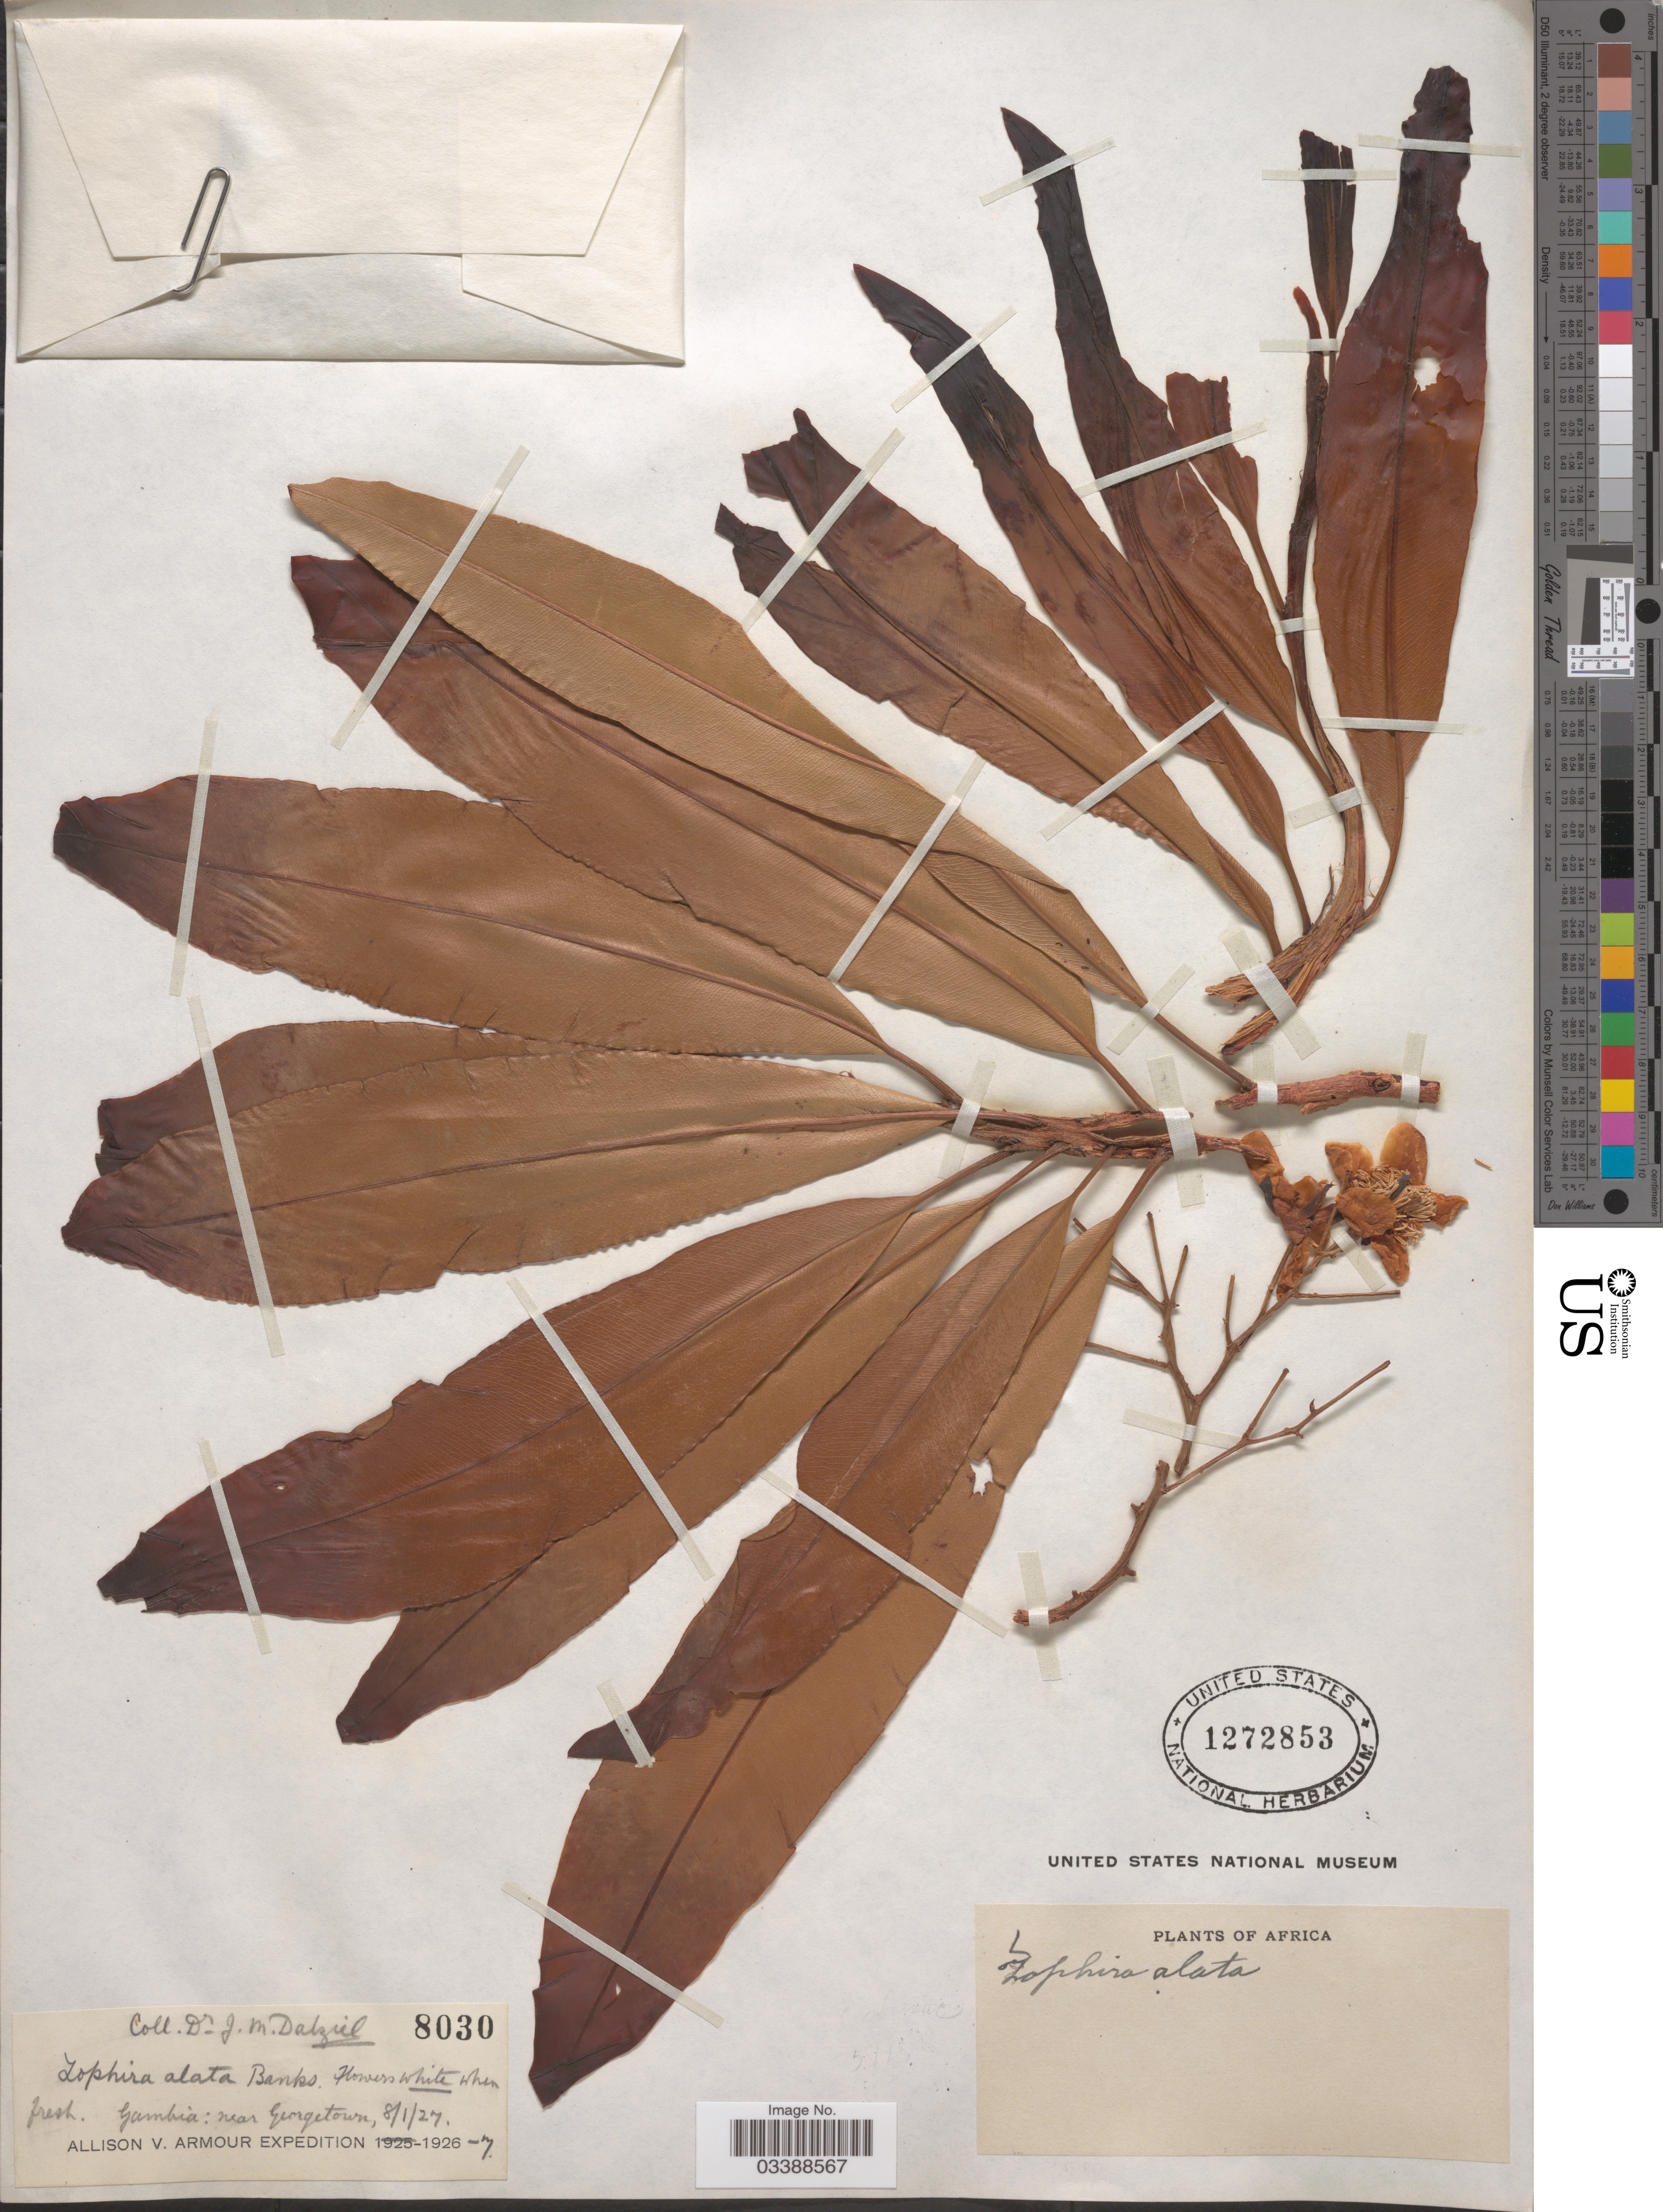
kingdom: Plantae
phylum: Tracheophyta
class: Magnoliopsida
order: Malpighiales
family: Ochnaceae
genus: Lophira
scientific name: Lophira alata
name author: Banks ex C.F. Gaertn.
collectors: J. Dalziel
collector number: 8030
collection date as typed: Transcribed d/m/y: 8/1/27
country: Gambia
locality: Near Georgetown.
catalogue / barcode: US 1272853